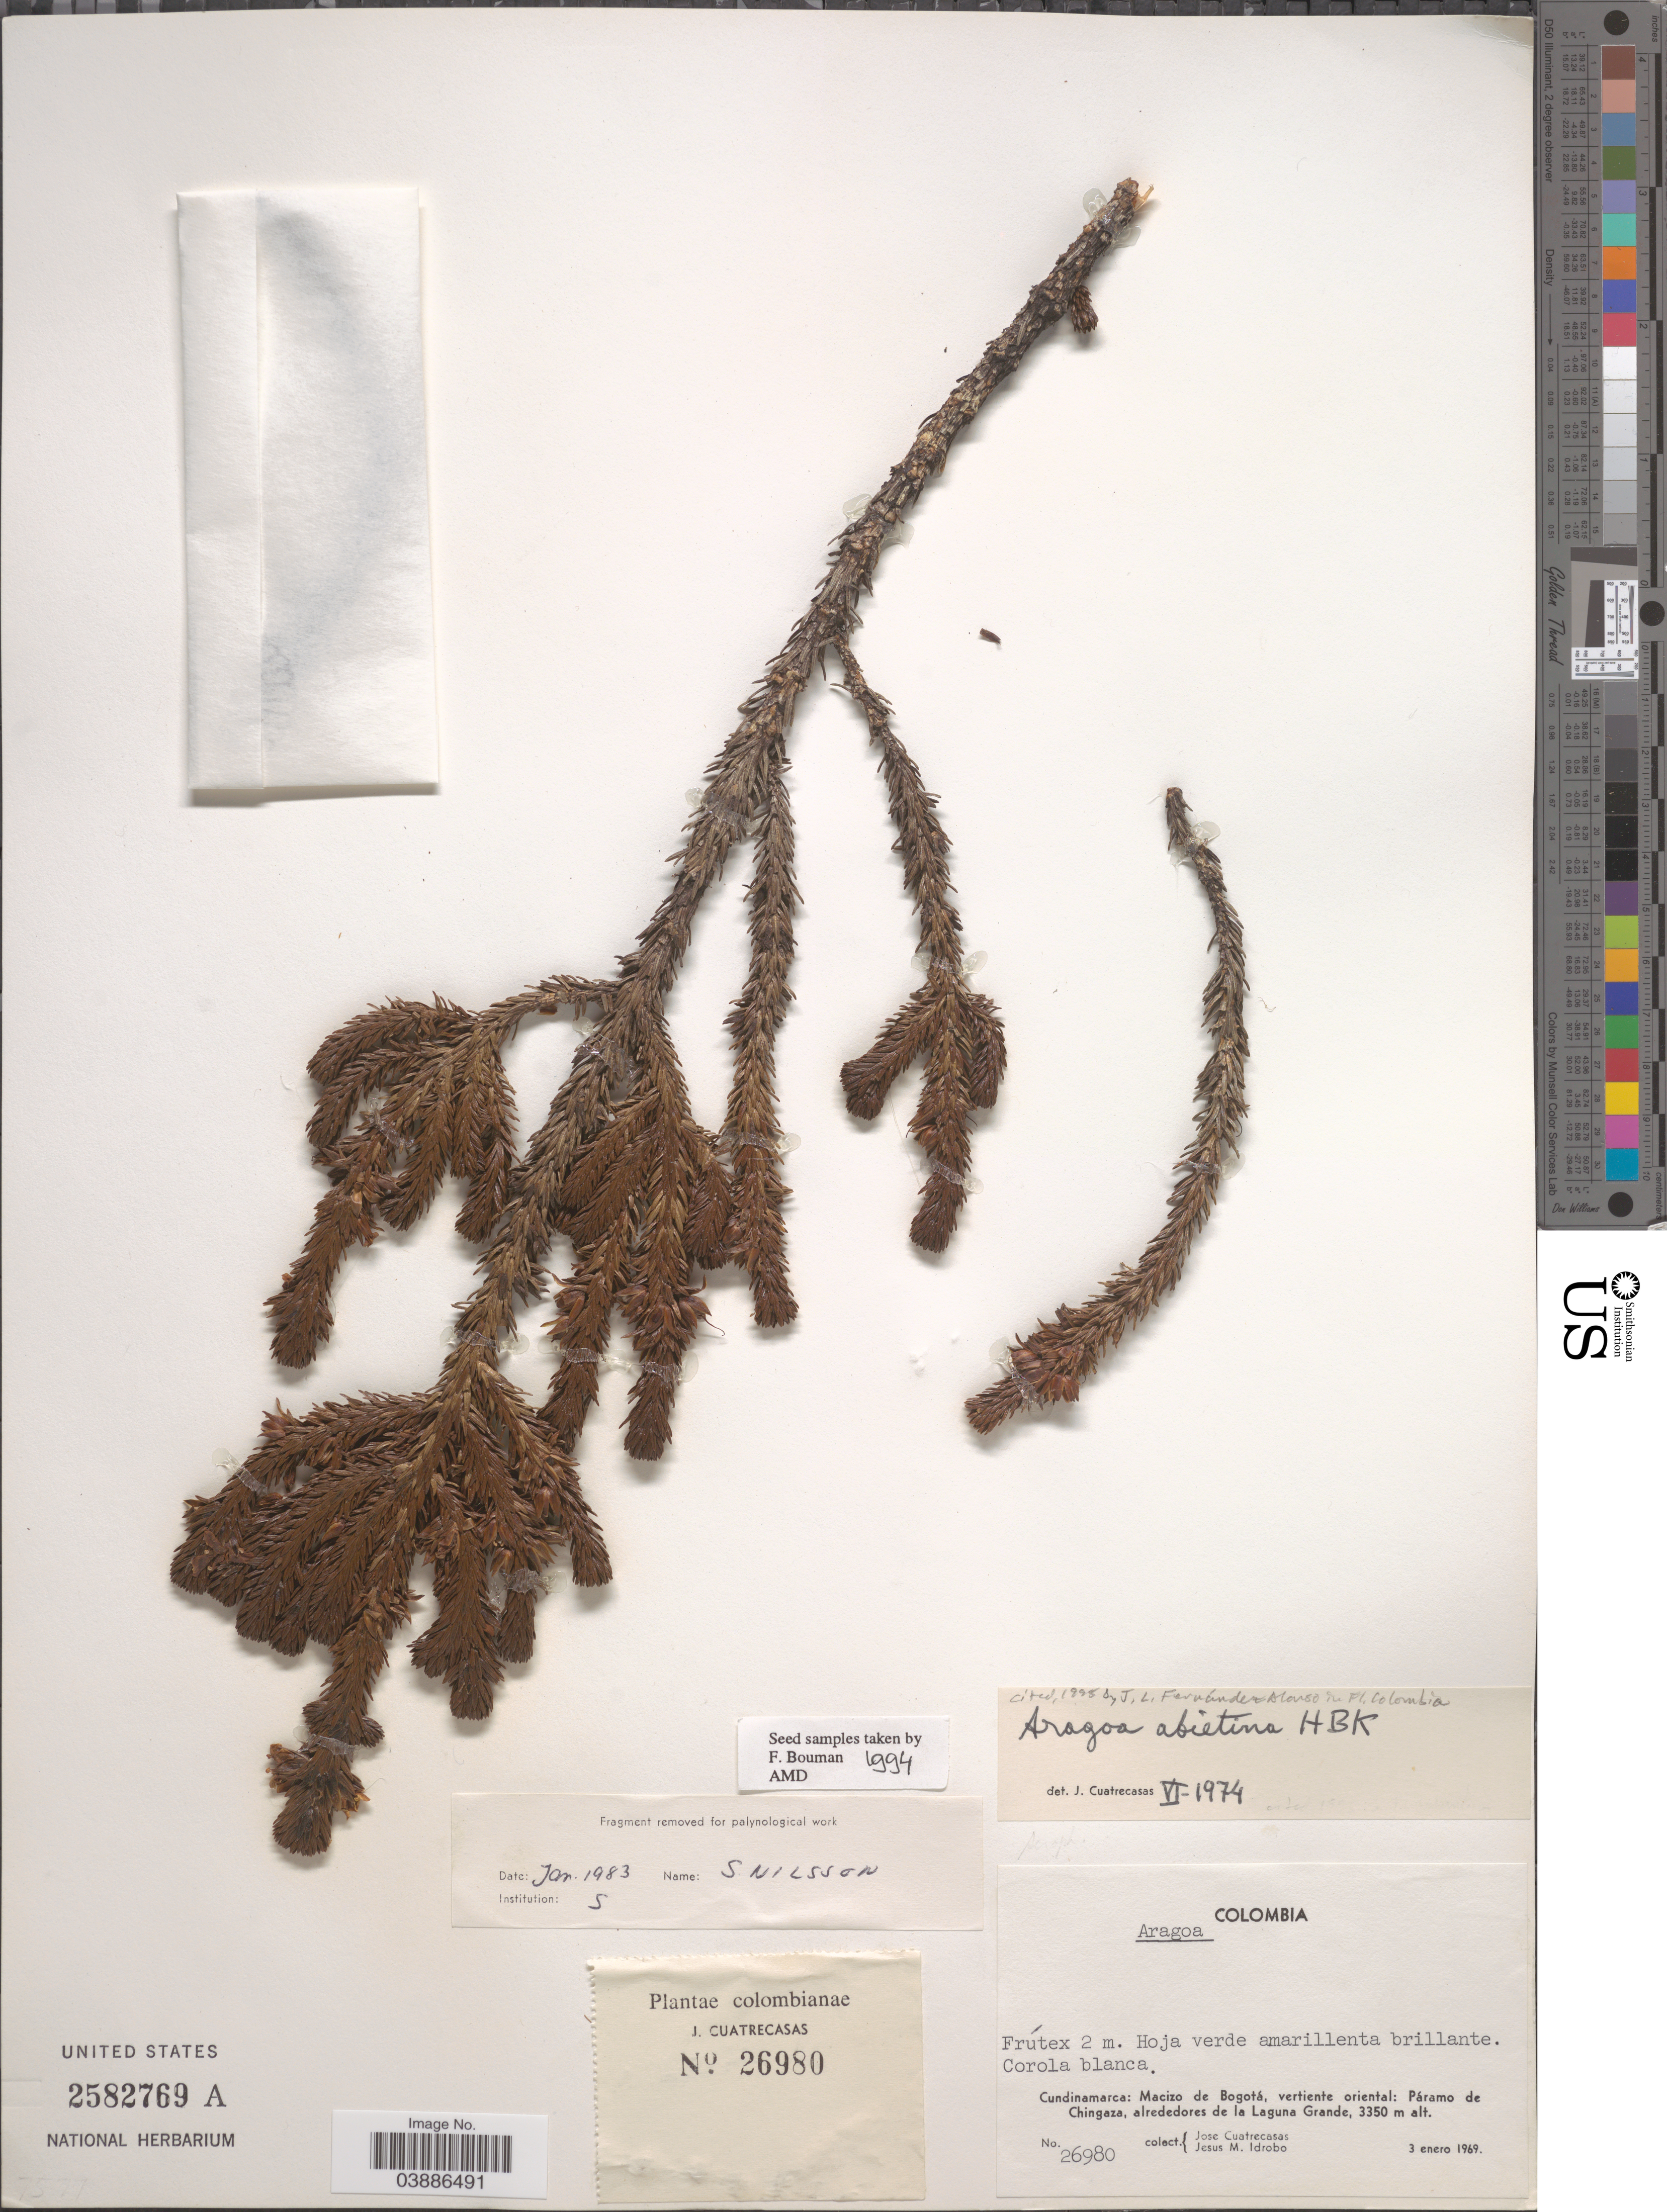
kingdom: Plantae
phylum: Tracheophyta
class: Magnoliopsida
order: Lamiales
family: Plantaginaceae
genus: Aragoa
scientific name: Aragoa abietina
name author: Kunth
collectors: J. Cuatrecasas & J. M. Idrobo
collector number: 26980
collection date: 1969-01-03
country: Colombia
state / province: Cundinamarca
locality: Macizo de Bogotá, vertiente oriental: Páramo de Chingaza, alrededores de la Laguna Grande.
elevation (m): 3350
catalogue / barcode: US 2582769A